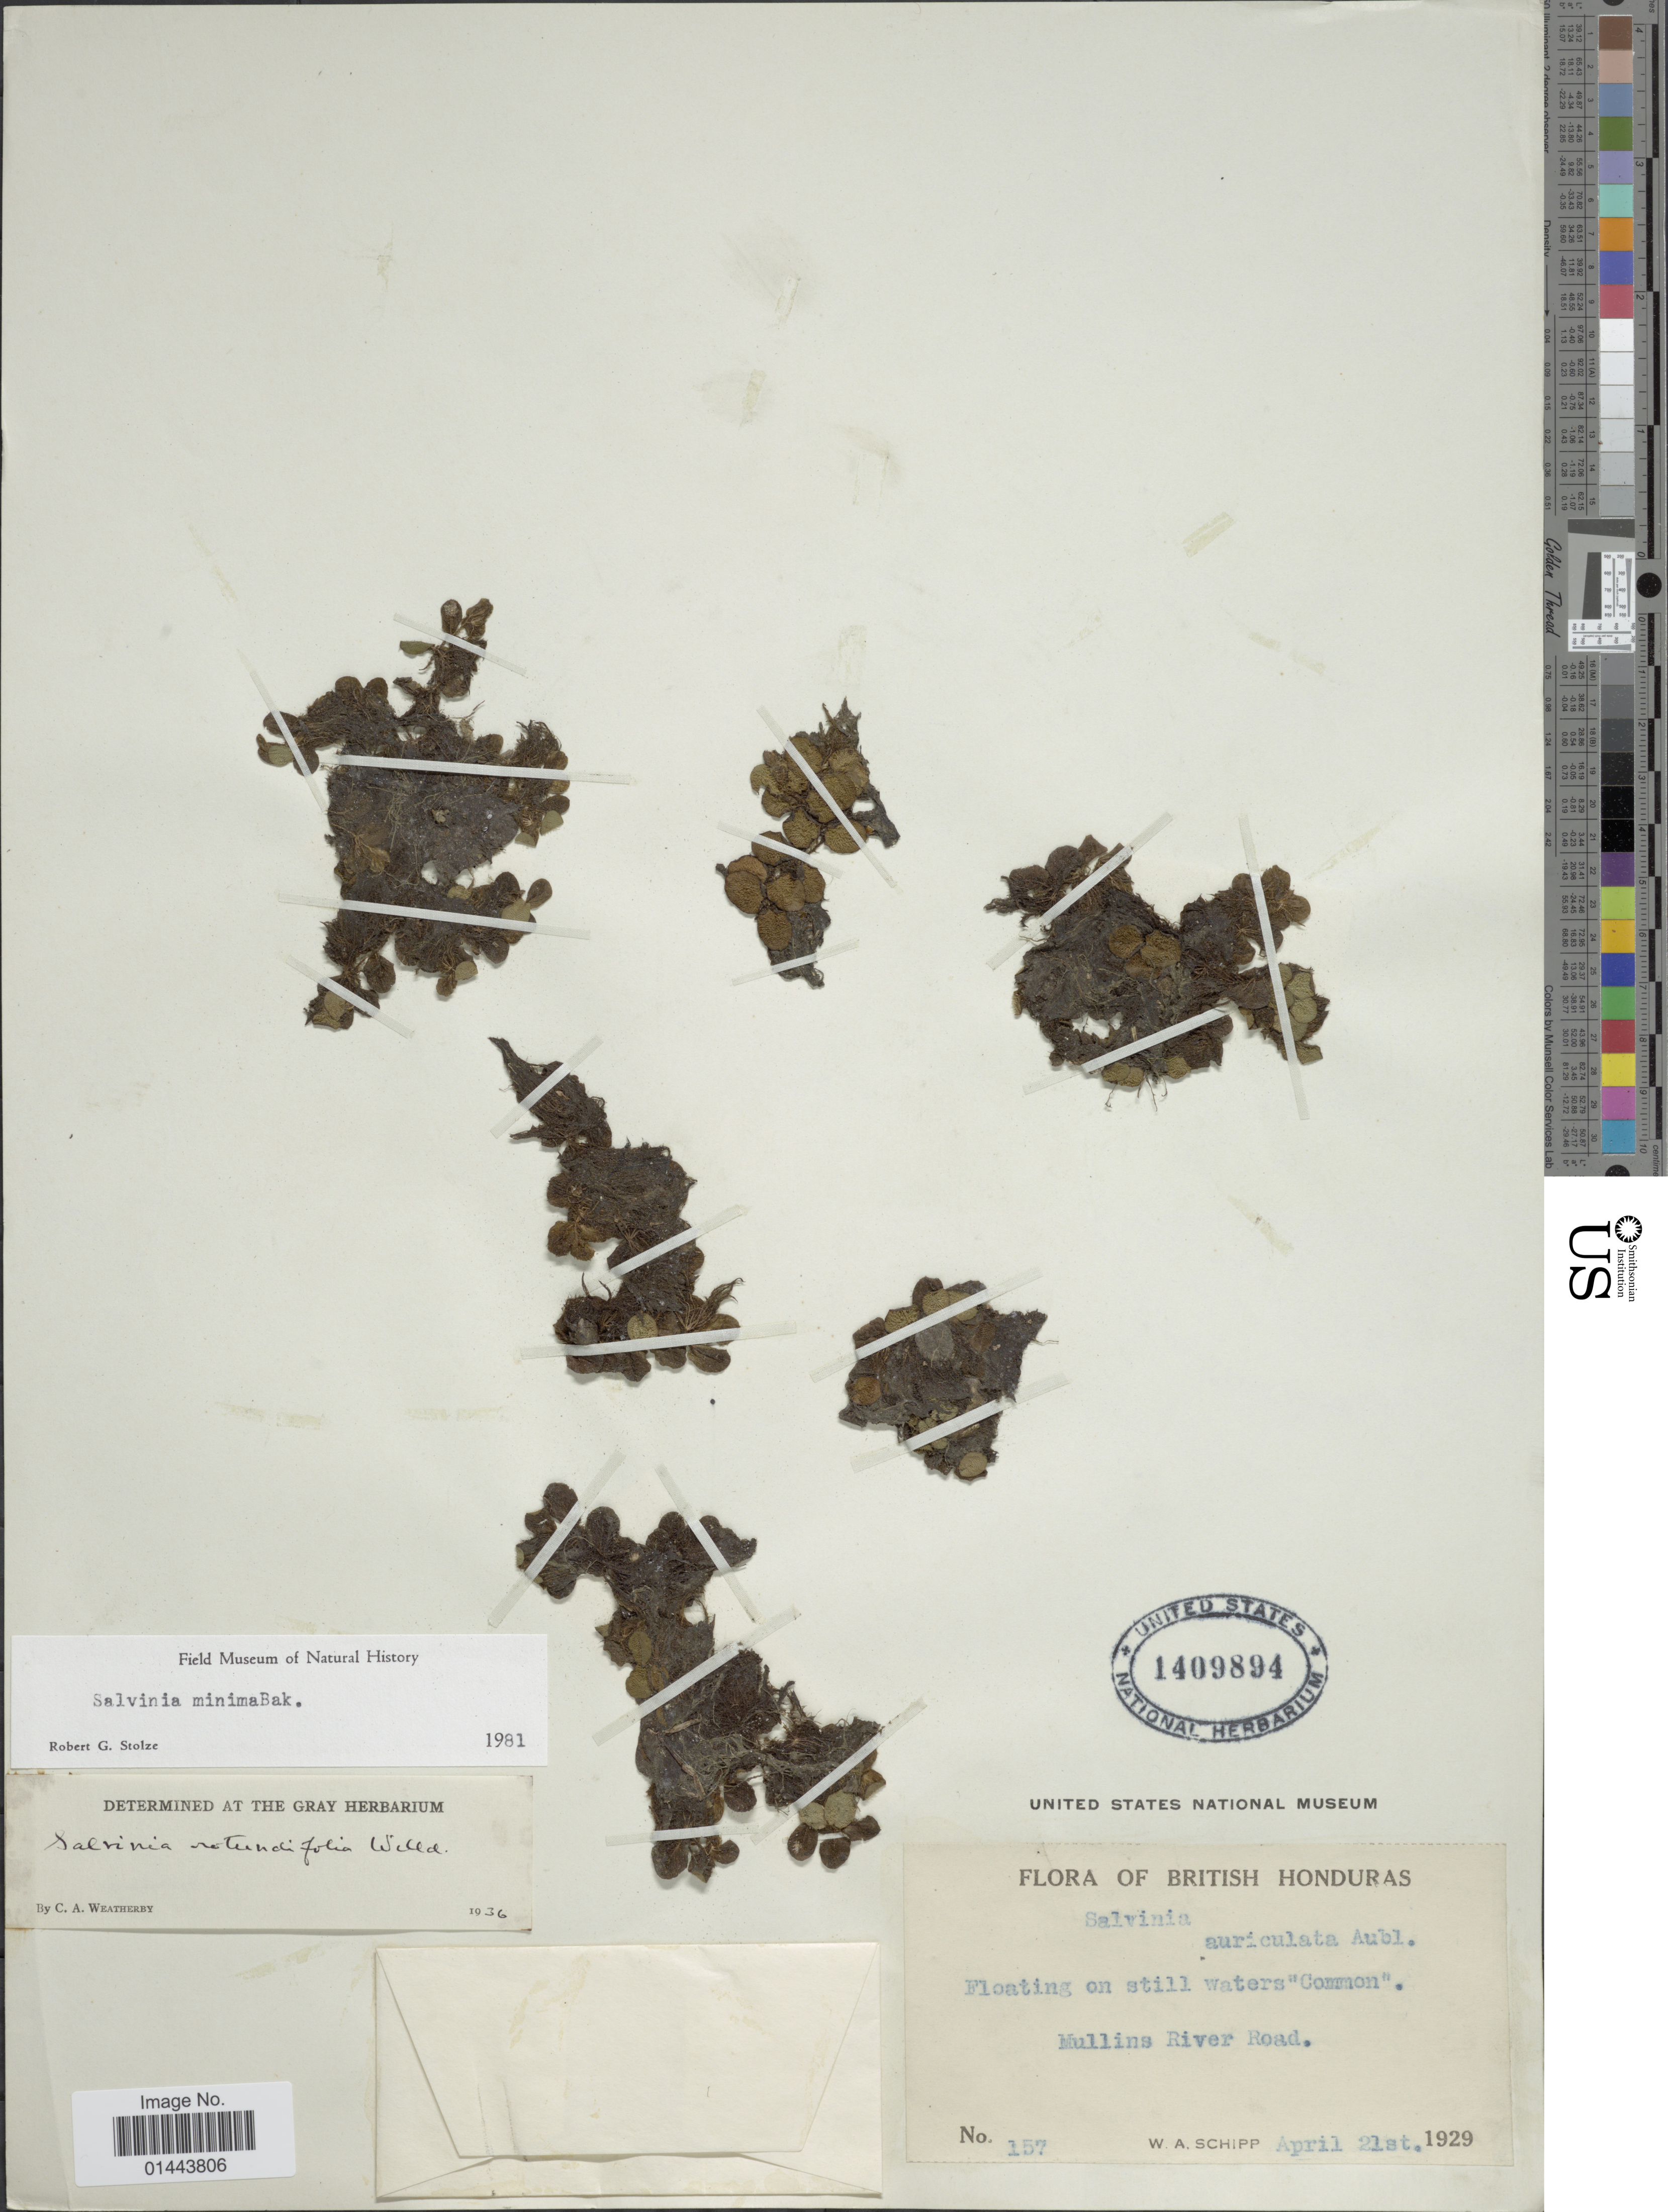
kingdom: Plantae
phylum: Tracheophyta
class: Polypodiopsida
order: Salviniales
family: Salviniaceae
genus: Salvinia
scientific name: Salvinia minima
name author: Baker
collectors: W. Schipp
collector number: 157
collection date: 1929-04-21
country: Belize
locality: Floating on still water, Mullins River Road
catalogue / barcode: US 1409894